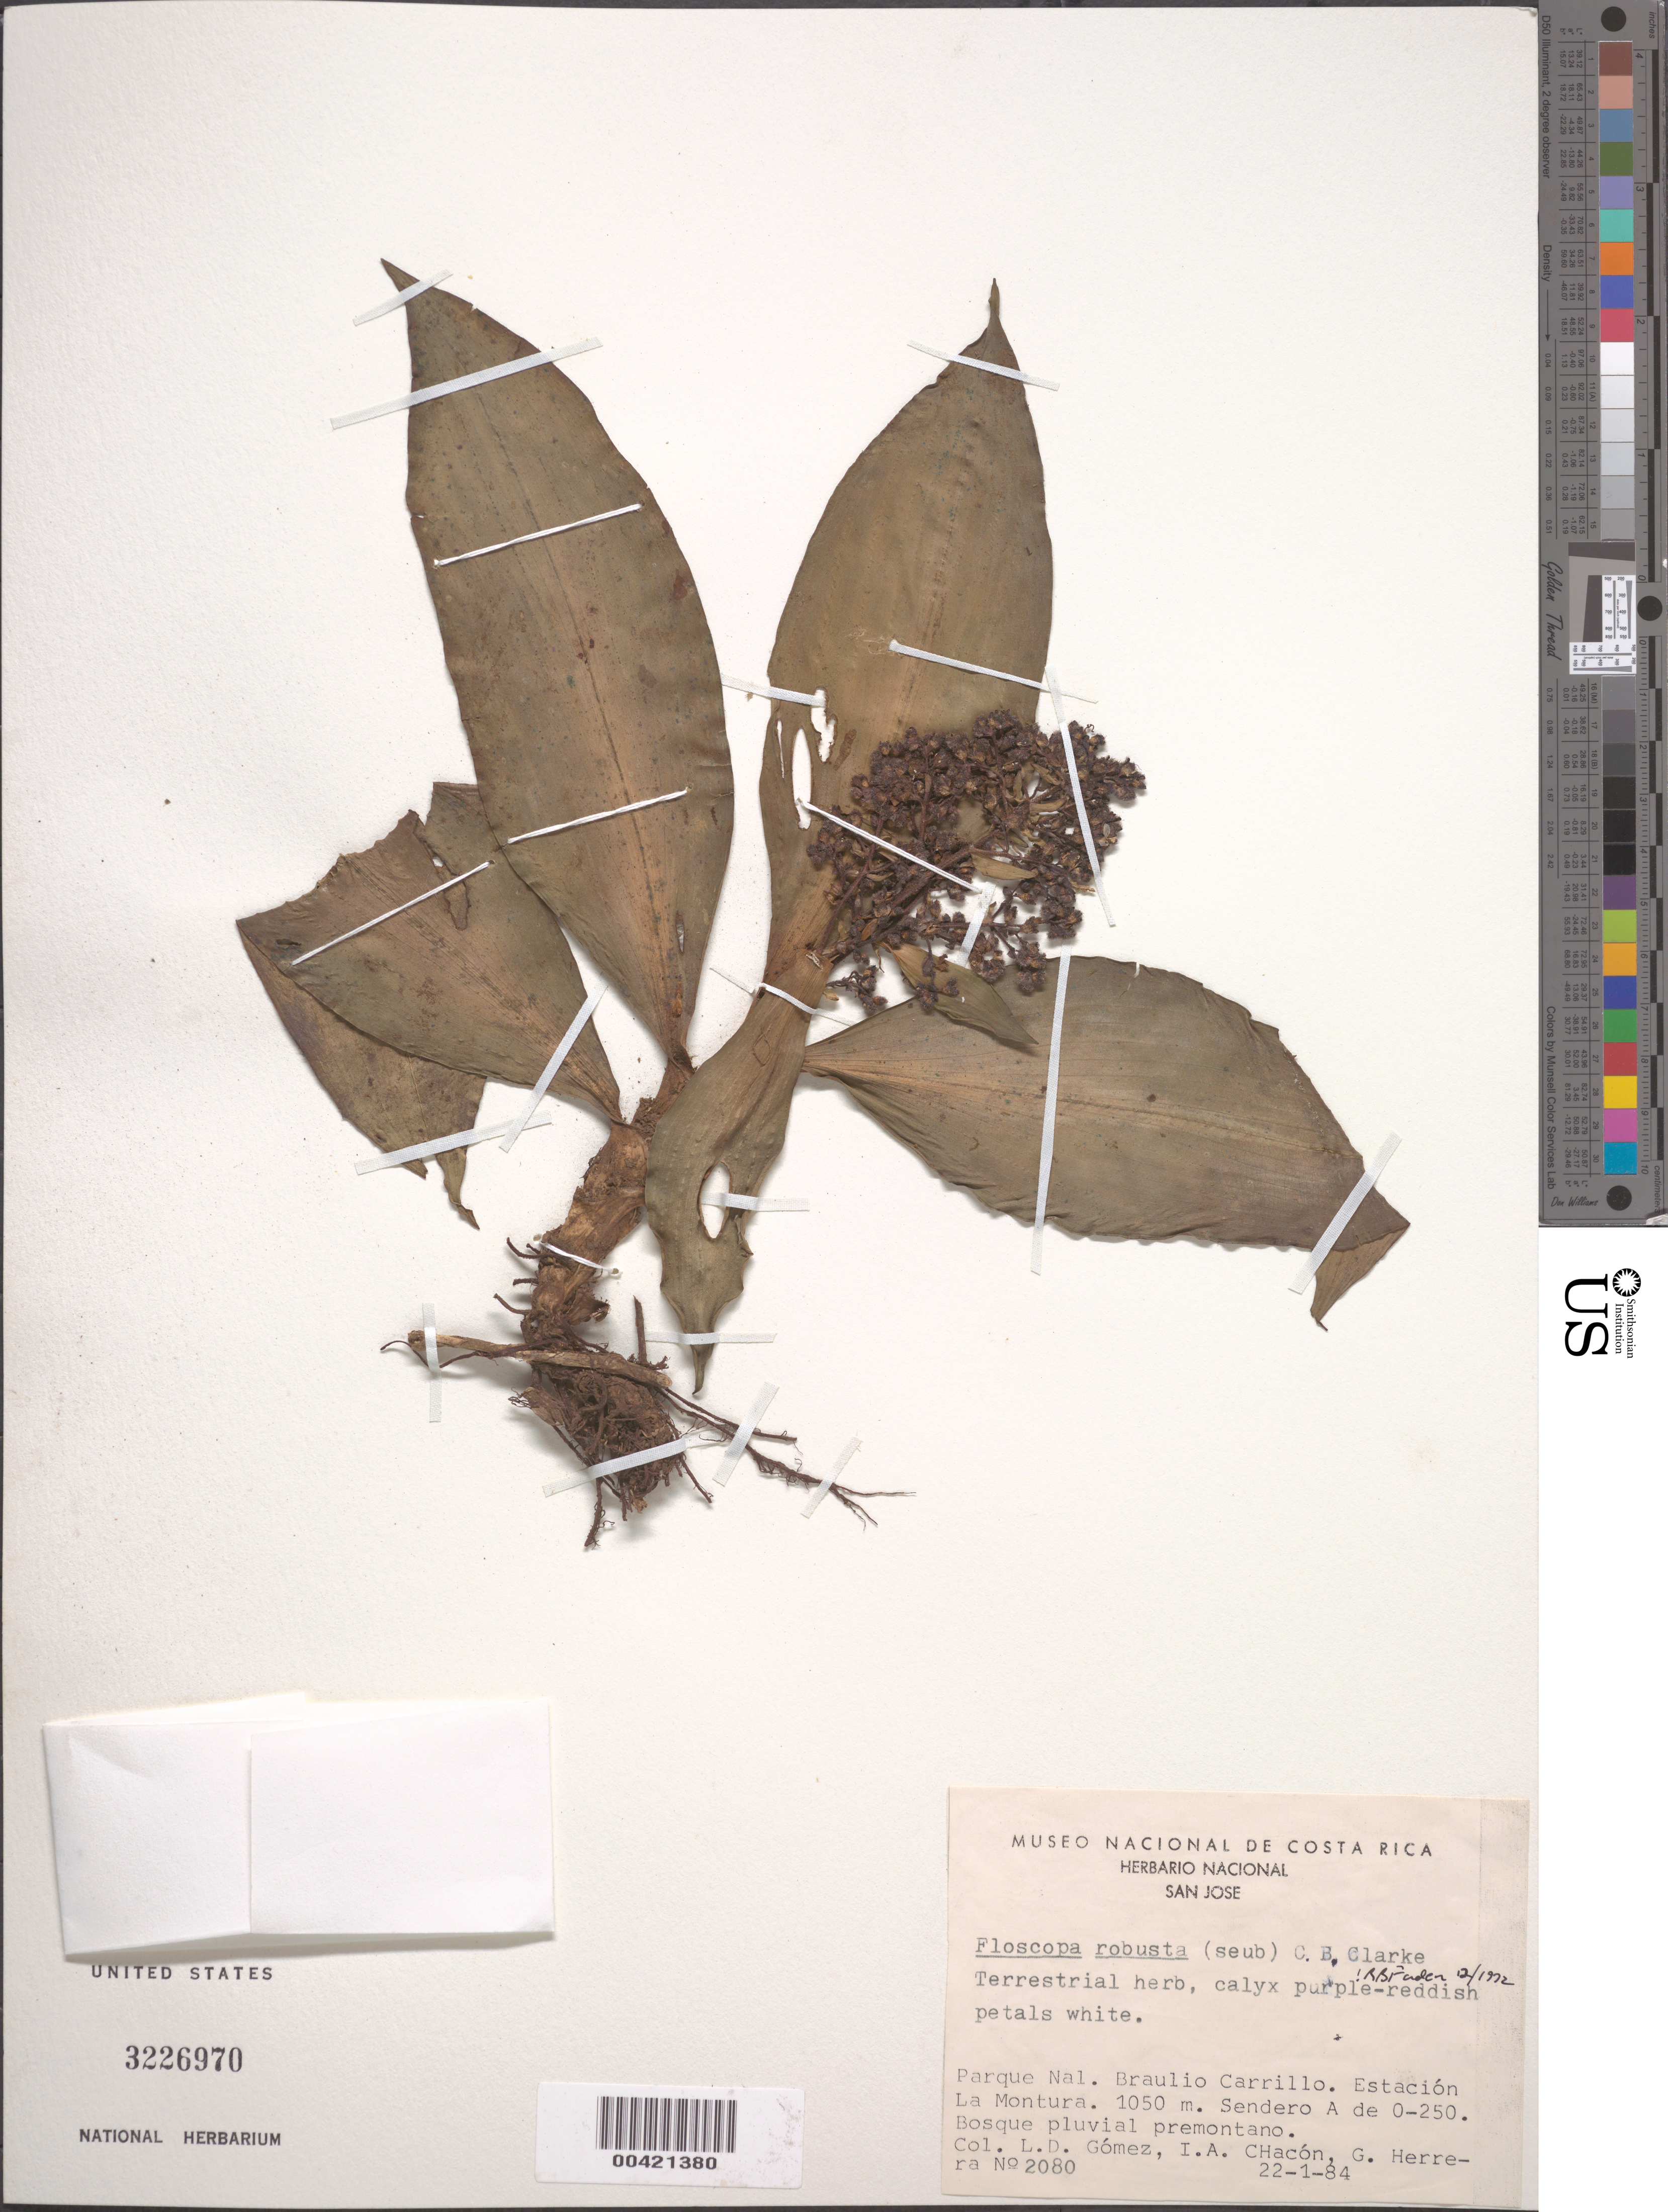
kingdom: Plantae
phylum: Tracheophyta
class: Liliopsida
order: Commelinales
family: Commelinaceae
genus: Floscopa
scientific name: Floscopa robusta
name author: (Seub.) C.B. Clarke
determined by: Faden, Robert B., (US), Smithsonian Institution - National Museum of Natural History (UNITED STATES)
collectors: L. D. Gómez & I. Chacón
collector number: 2080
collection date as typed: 22 Jan 1984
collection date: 1984-01-22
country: Costa Rica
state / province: San José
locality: Braulio carrillo national park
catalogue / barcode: US 3226970